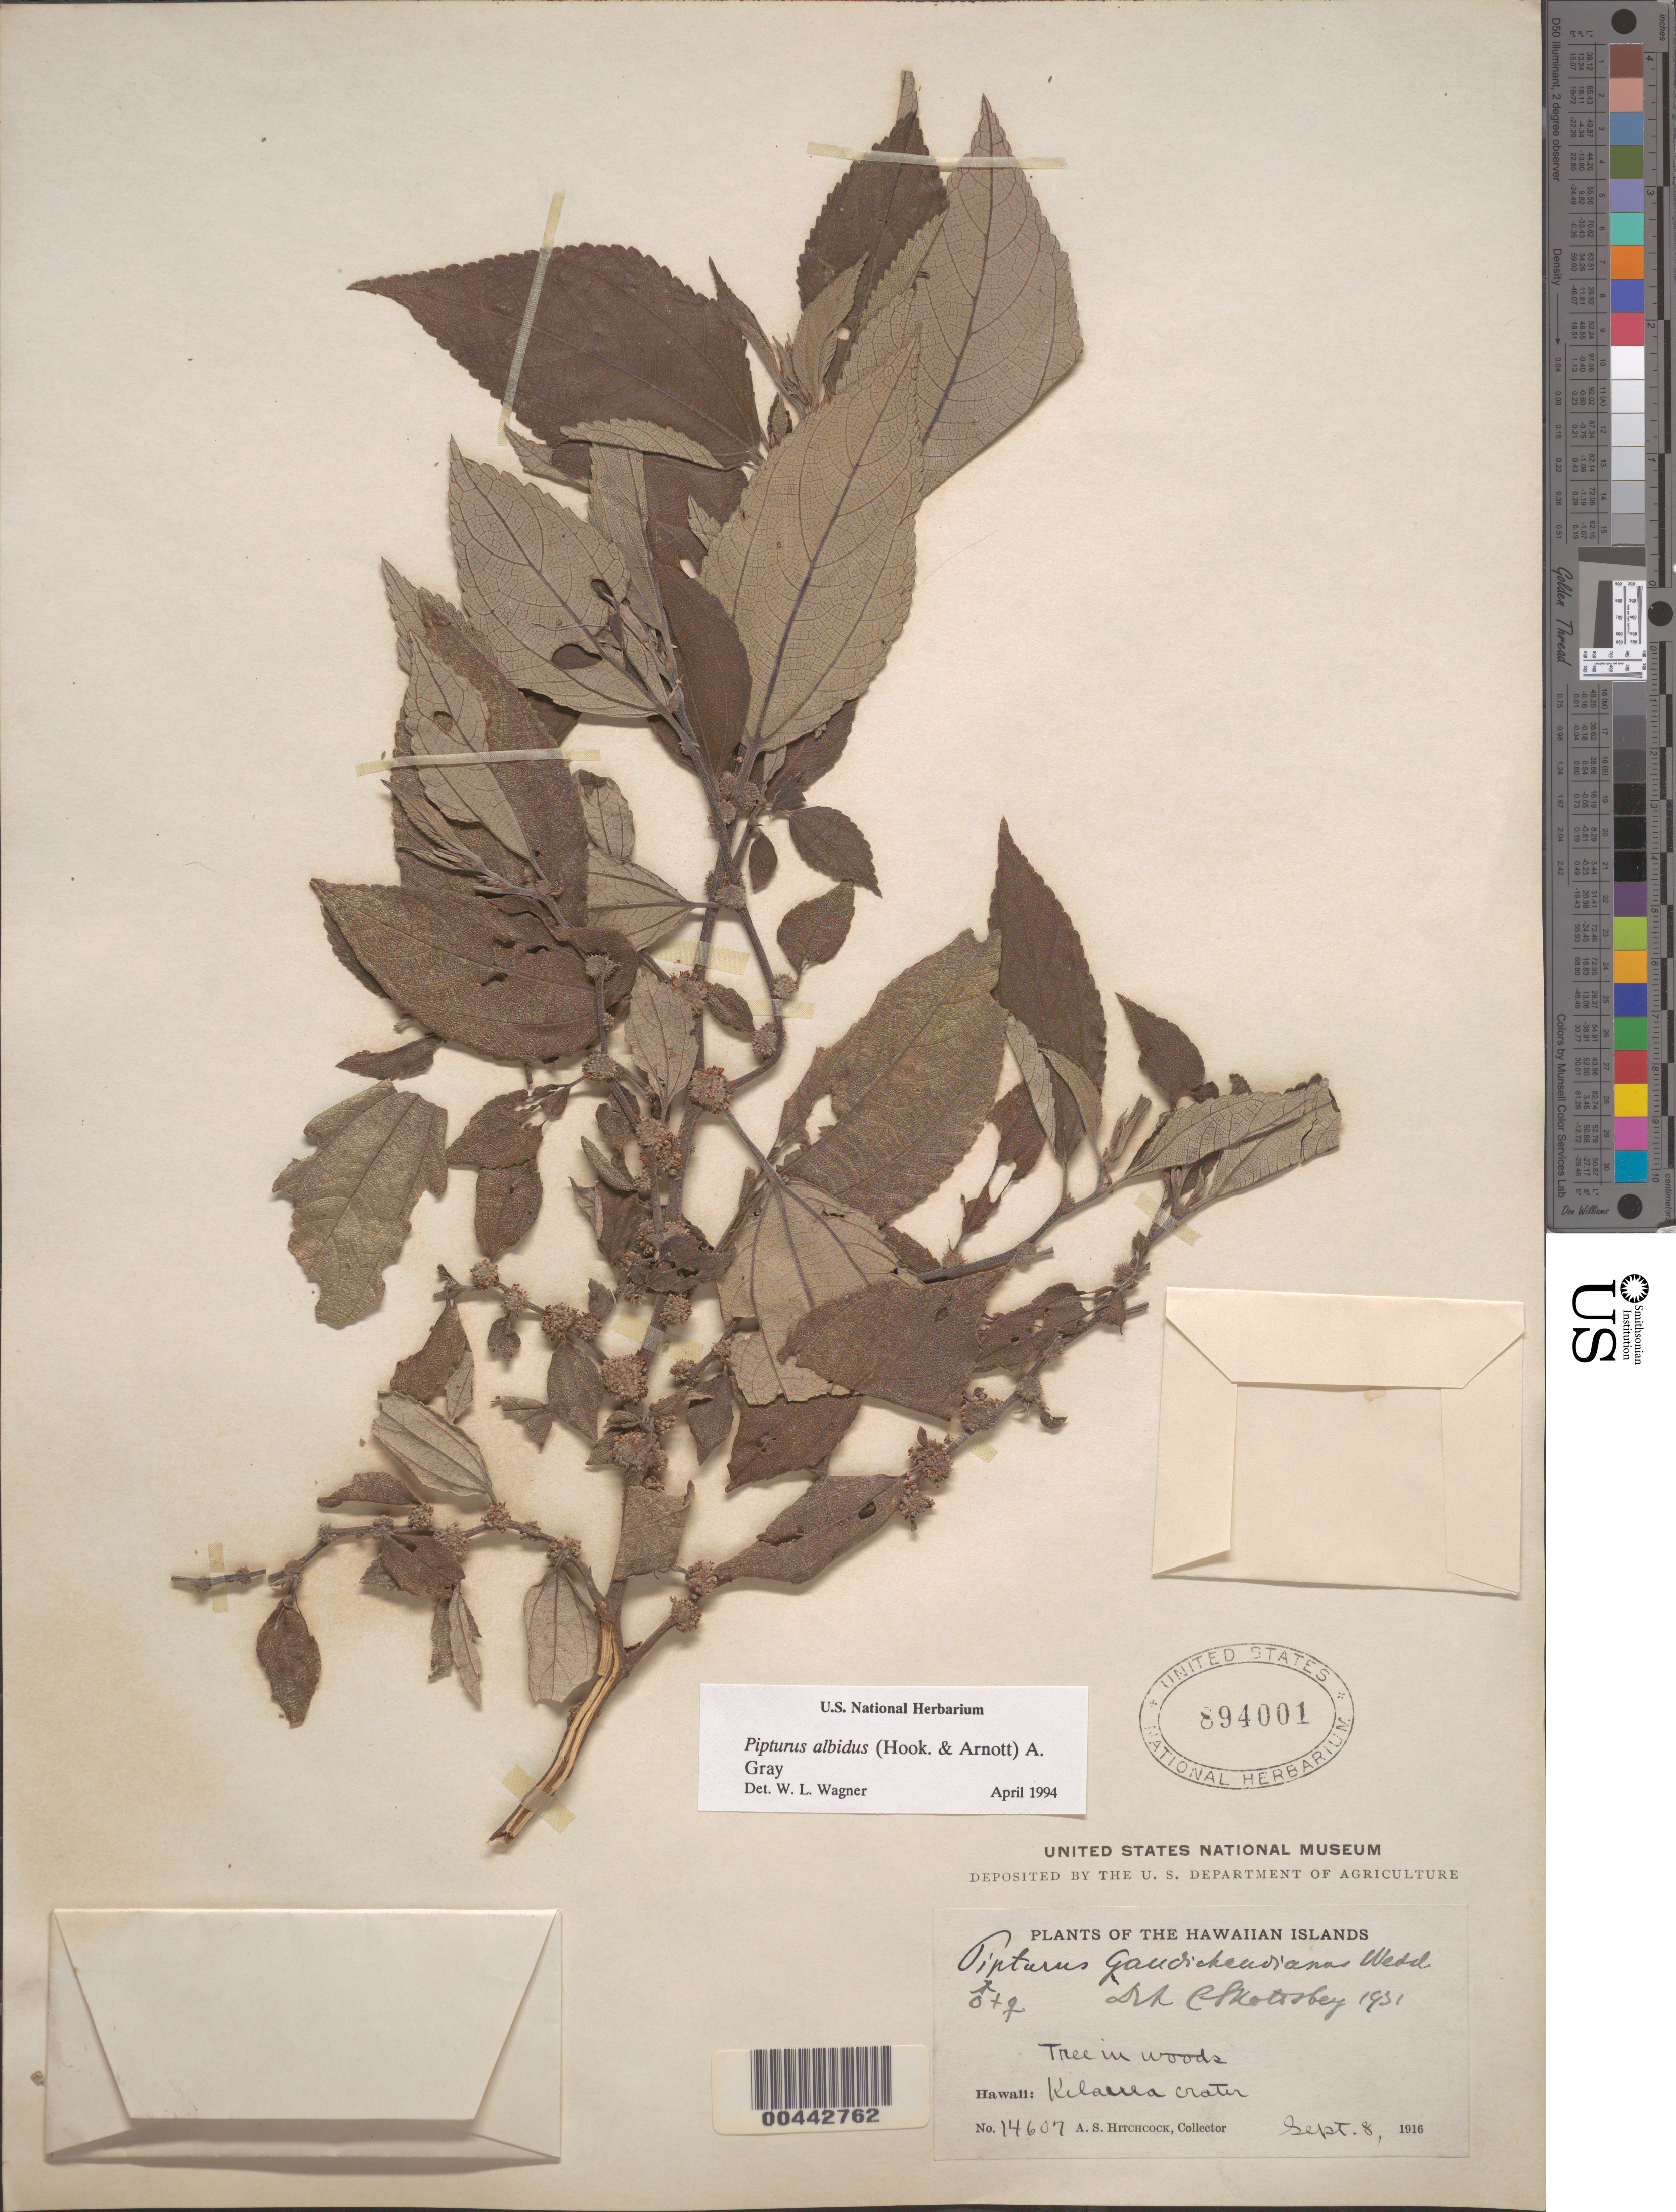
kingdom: Plantae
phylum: Tracheophyta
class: Magnoliopsida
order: Rosales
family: Urticaceae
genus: Pipturus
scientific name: Pipturus albidus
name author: (Hook. & Arn.) A. Gray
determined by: Wagner, W. L., (BOT), Smithsonian Institution - National Museum of Natural History (UNITED STATES)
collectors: A. S. Hitchcock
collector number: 14607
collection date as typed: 8 Sep 1916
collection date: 1916-09-08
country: United States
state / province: Hawaii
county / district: Hawaii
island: Hawaii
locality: Kilauea Crater, in woods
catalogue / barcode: US 894001